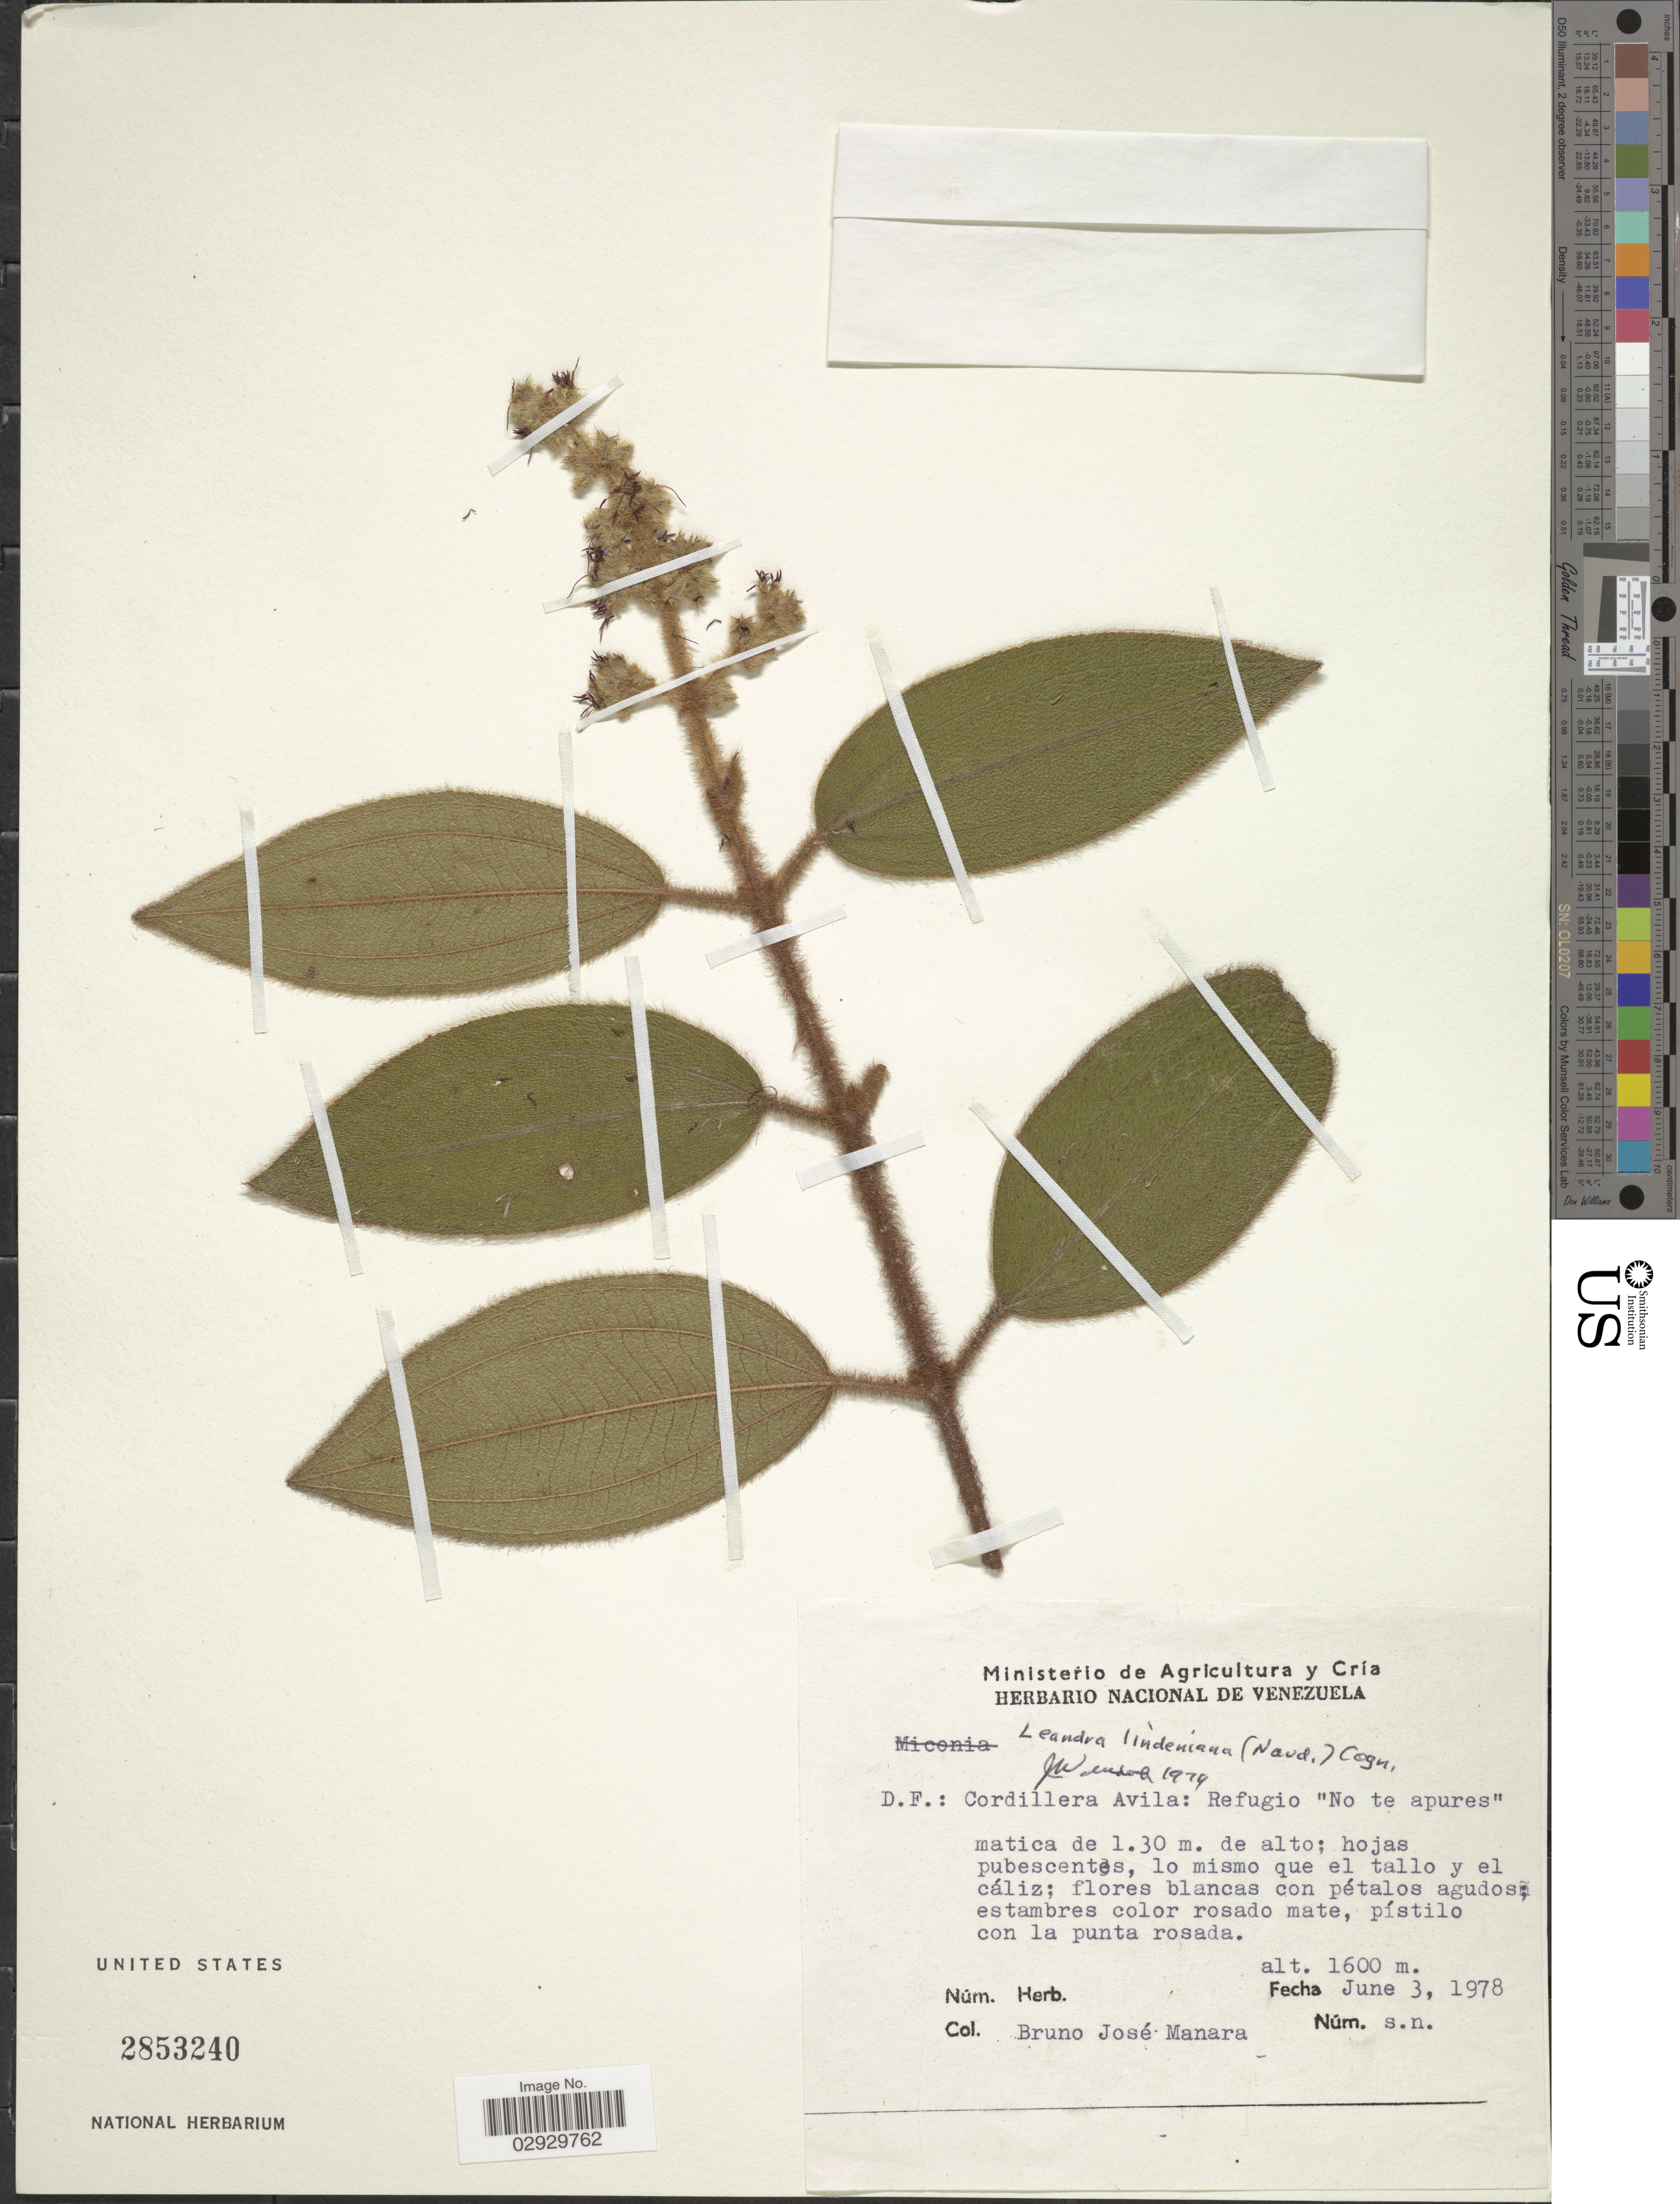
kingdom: Plantae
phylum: Tracheophyta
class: Magnoliopsida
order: Myrtales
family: Melastomataceae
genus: Leandra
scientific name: Leandra lindeniana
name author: (Naudin) Cogn.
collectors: B. Manara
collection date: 1978-06-03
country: Venezuela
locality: D.F.: Cordillera Avila: Refugio "No te apures".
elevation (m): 1600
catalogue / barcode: US 2853240